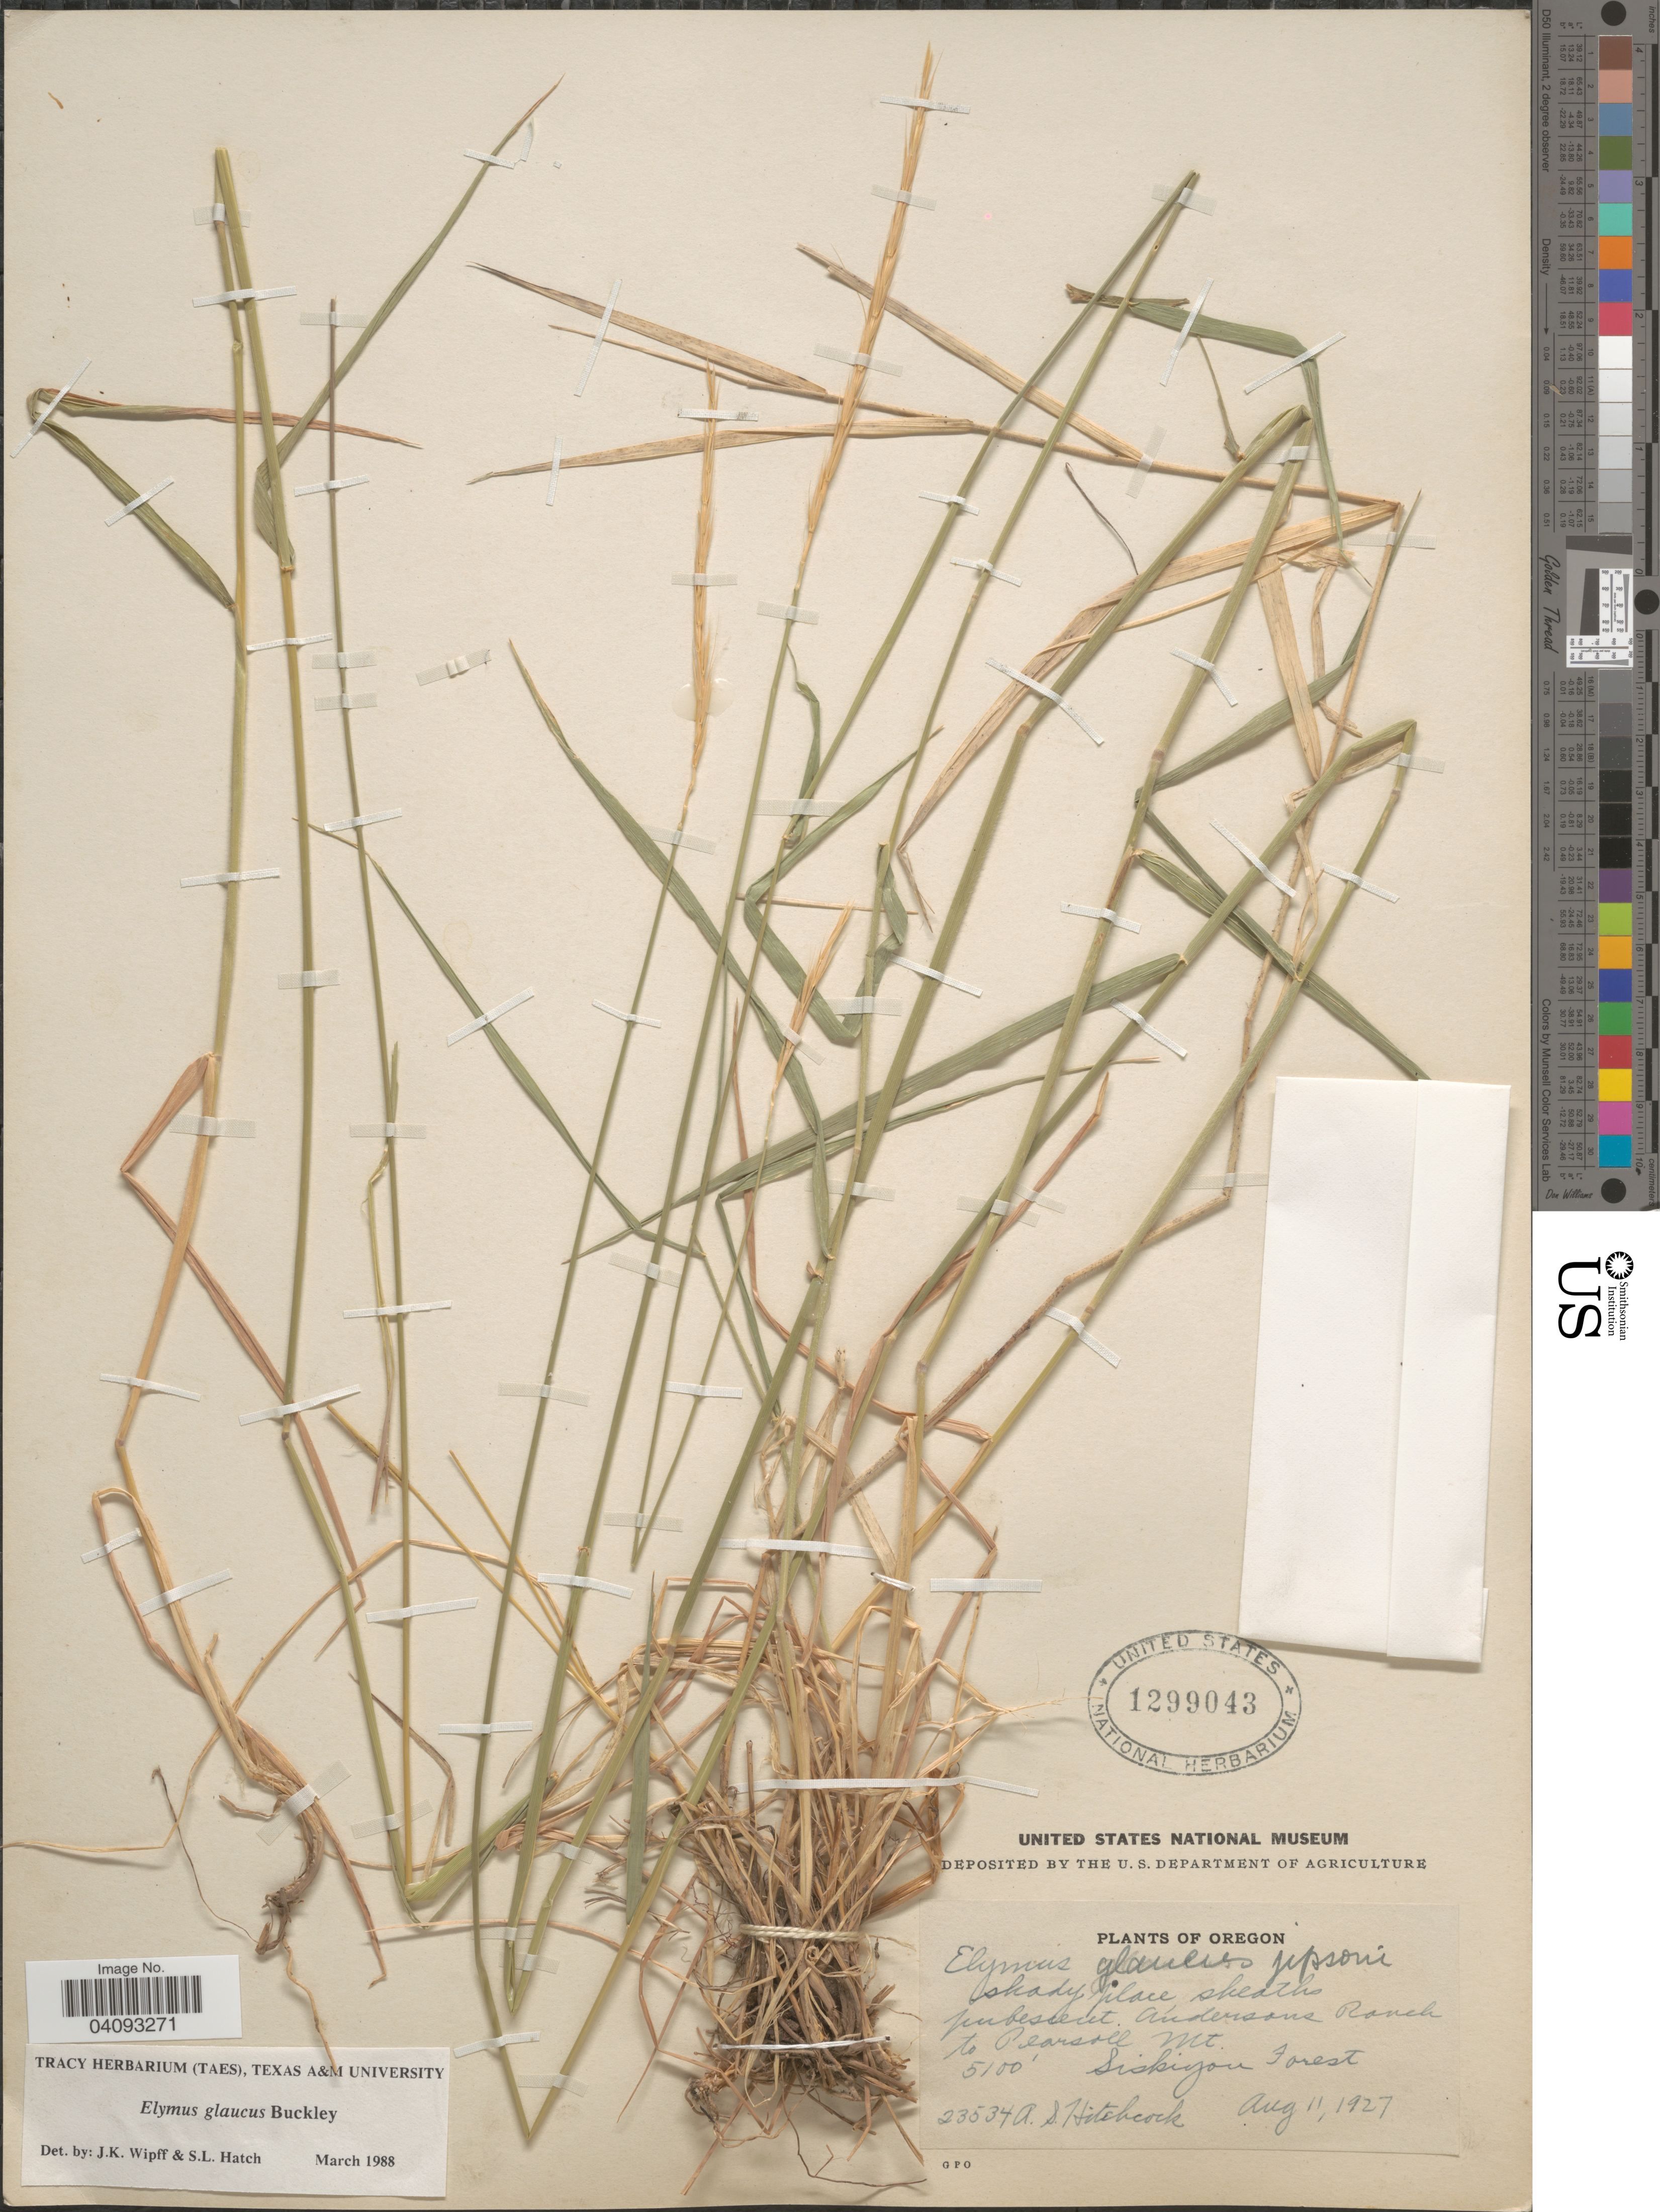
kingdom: Plantae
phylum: Tracheophyta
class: Liliopsida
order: Poales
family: Poaceae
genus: Elymus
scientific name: Elymus glaucus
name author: Buckley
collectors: A. S. Hitchcock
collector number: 23534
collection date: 1927-08-11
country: United States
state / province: Oregon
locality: Andersons Ranch to Pearsoll Mt. Siskiyou Forest.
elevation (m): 1554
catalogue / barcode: US 1299043